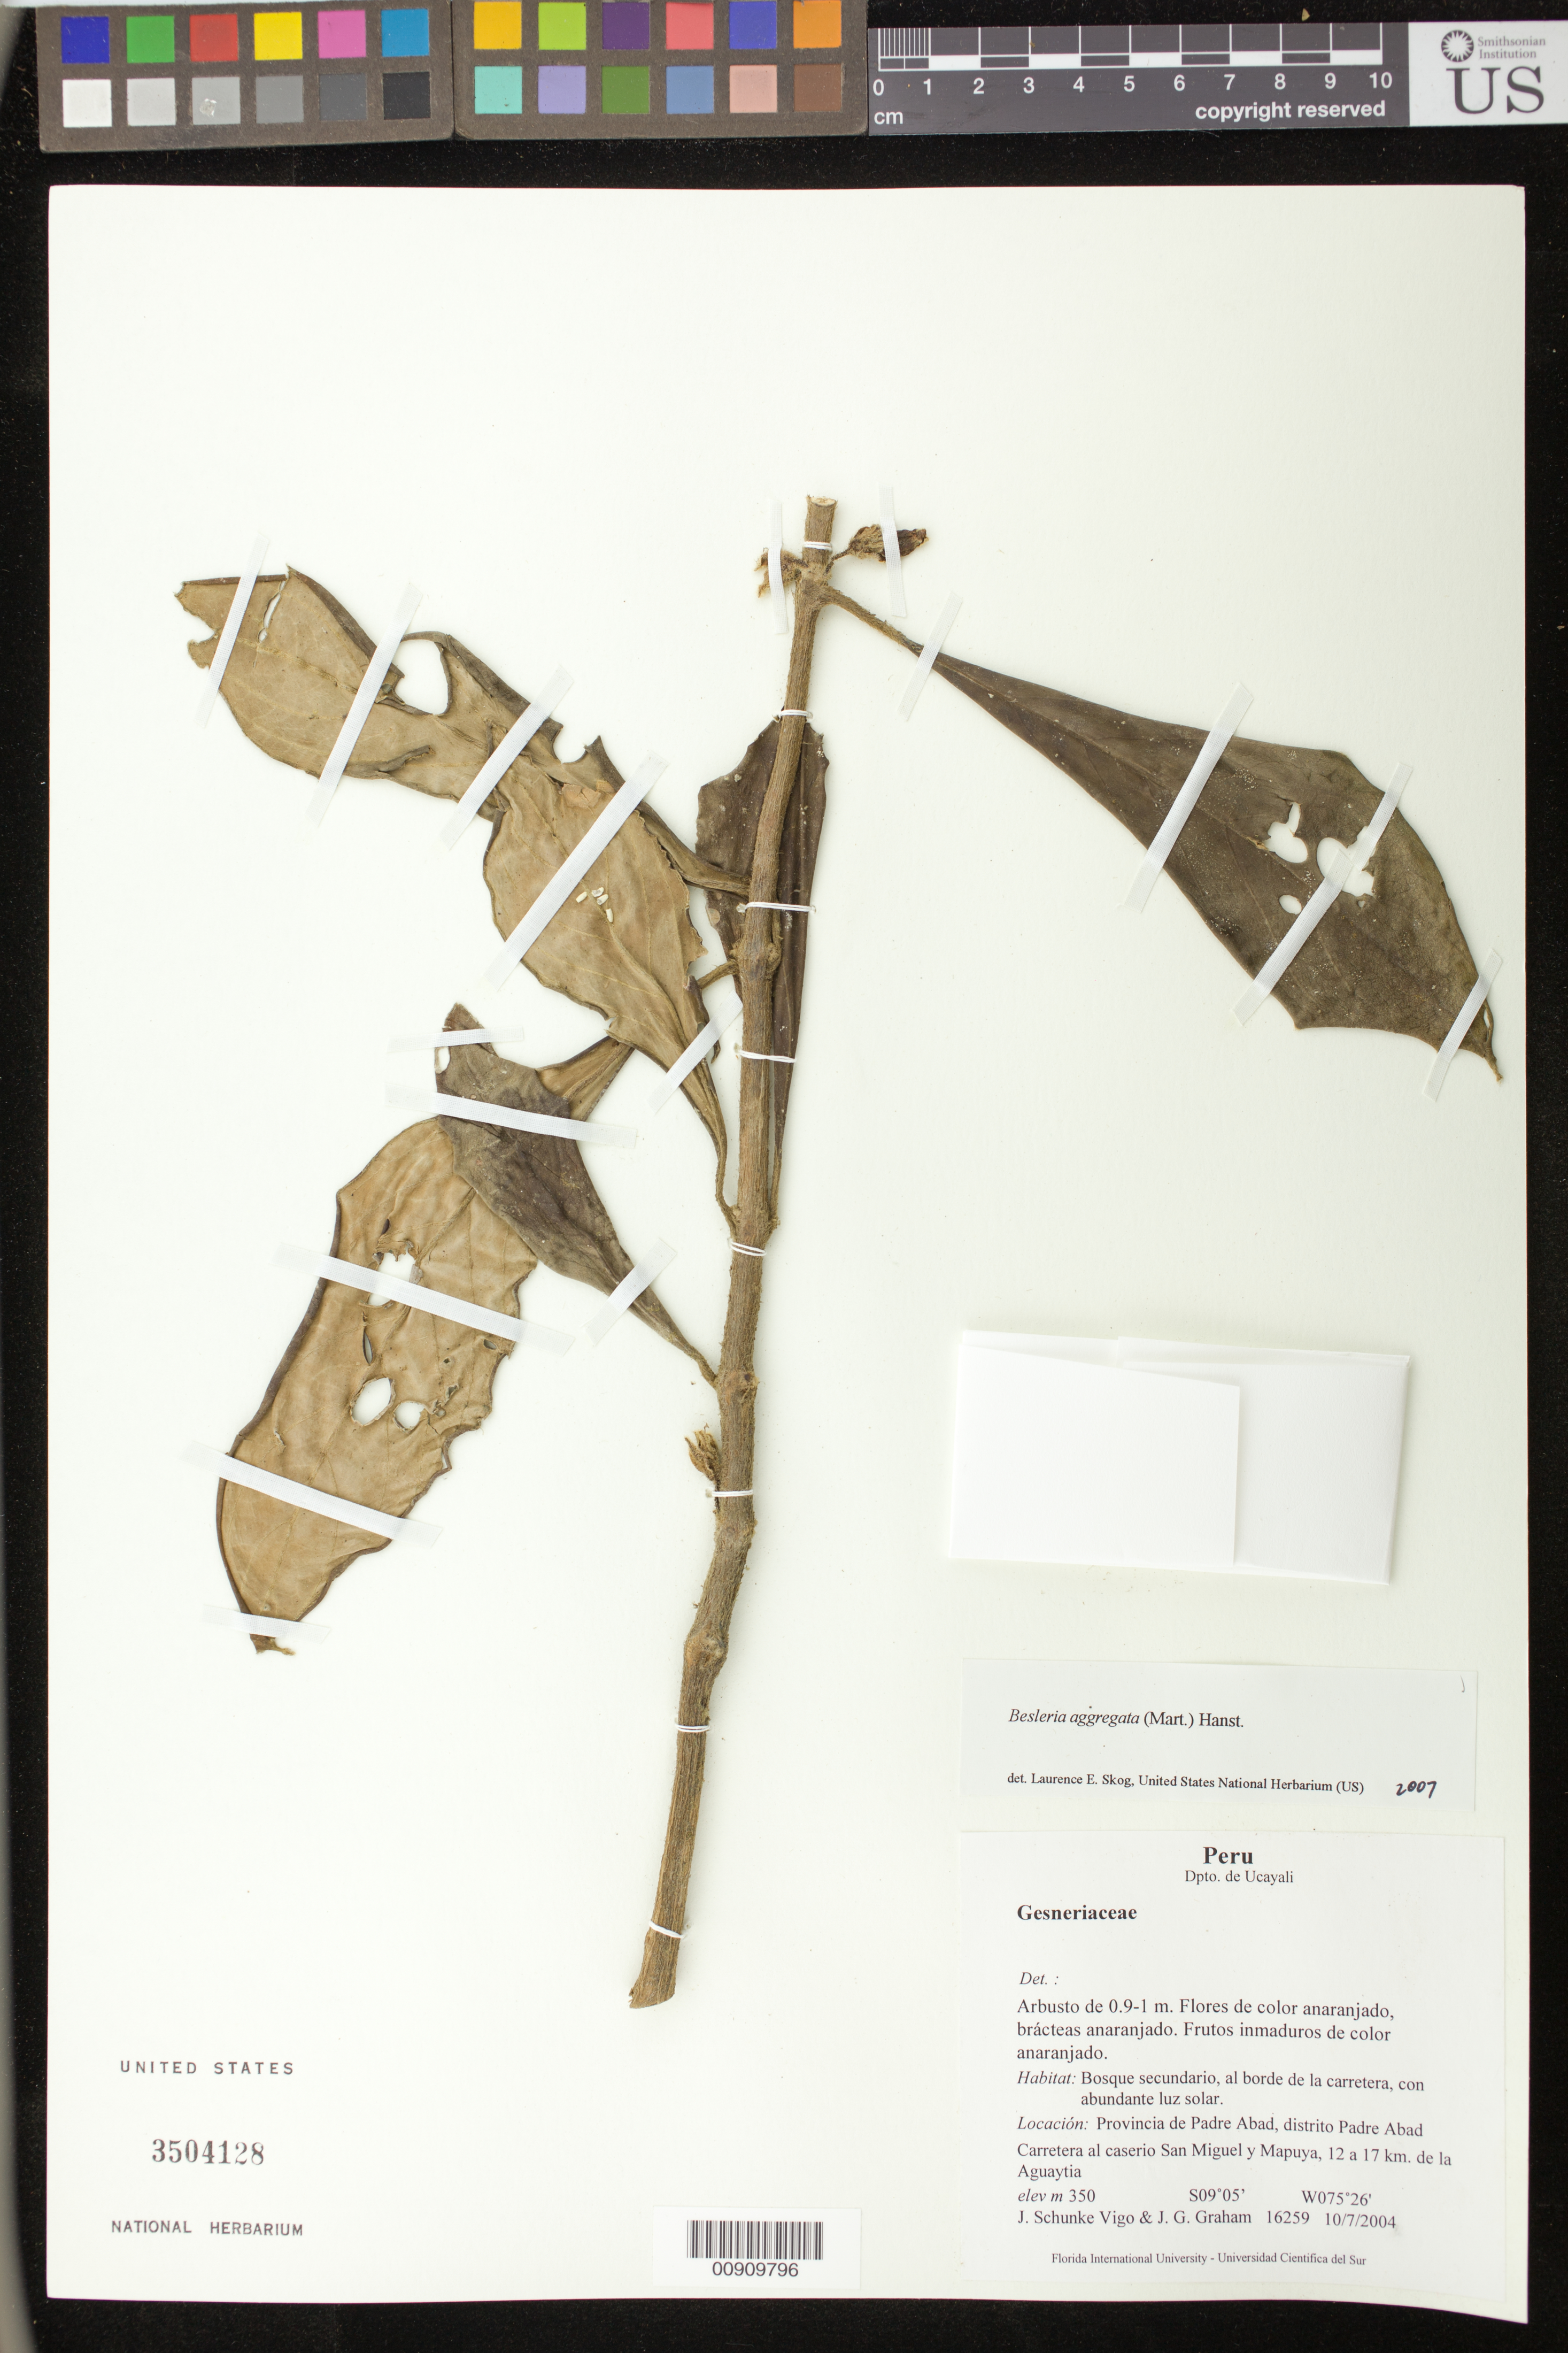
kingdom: Plantae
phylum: Tracheophyta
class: Magnoliopsida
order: Lamiales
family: Gesneriaceae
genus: Besleria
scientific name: Besleria aggregata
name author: (Mart.) Hanst.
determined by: Skog, Laurence E.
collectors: J. Schunke Vigo & J. G. Graham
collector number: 16259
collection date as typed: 07 Oct 2004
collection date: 2004-10-07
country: Peru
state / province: Ucayali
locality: Provincia de Padre Abad, distrito Padre Abad. Carretera al caserio San Miguel y Mapuya, 12 a 17 km de la Aguaytia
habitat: Bosque primario, al borde de la quebrada, con abundante luz solar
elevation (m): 350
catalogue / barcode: US 3504128